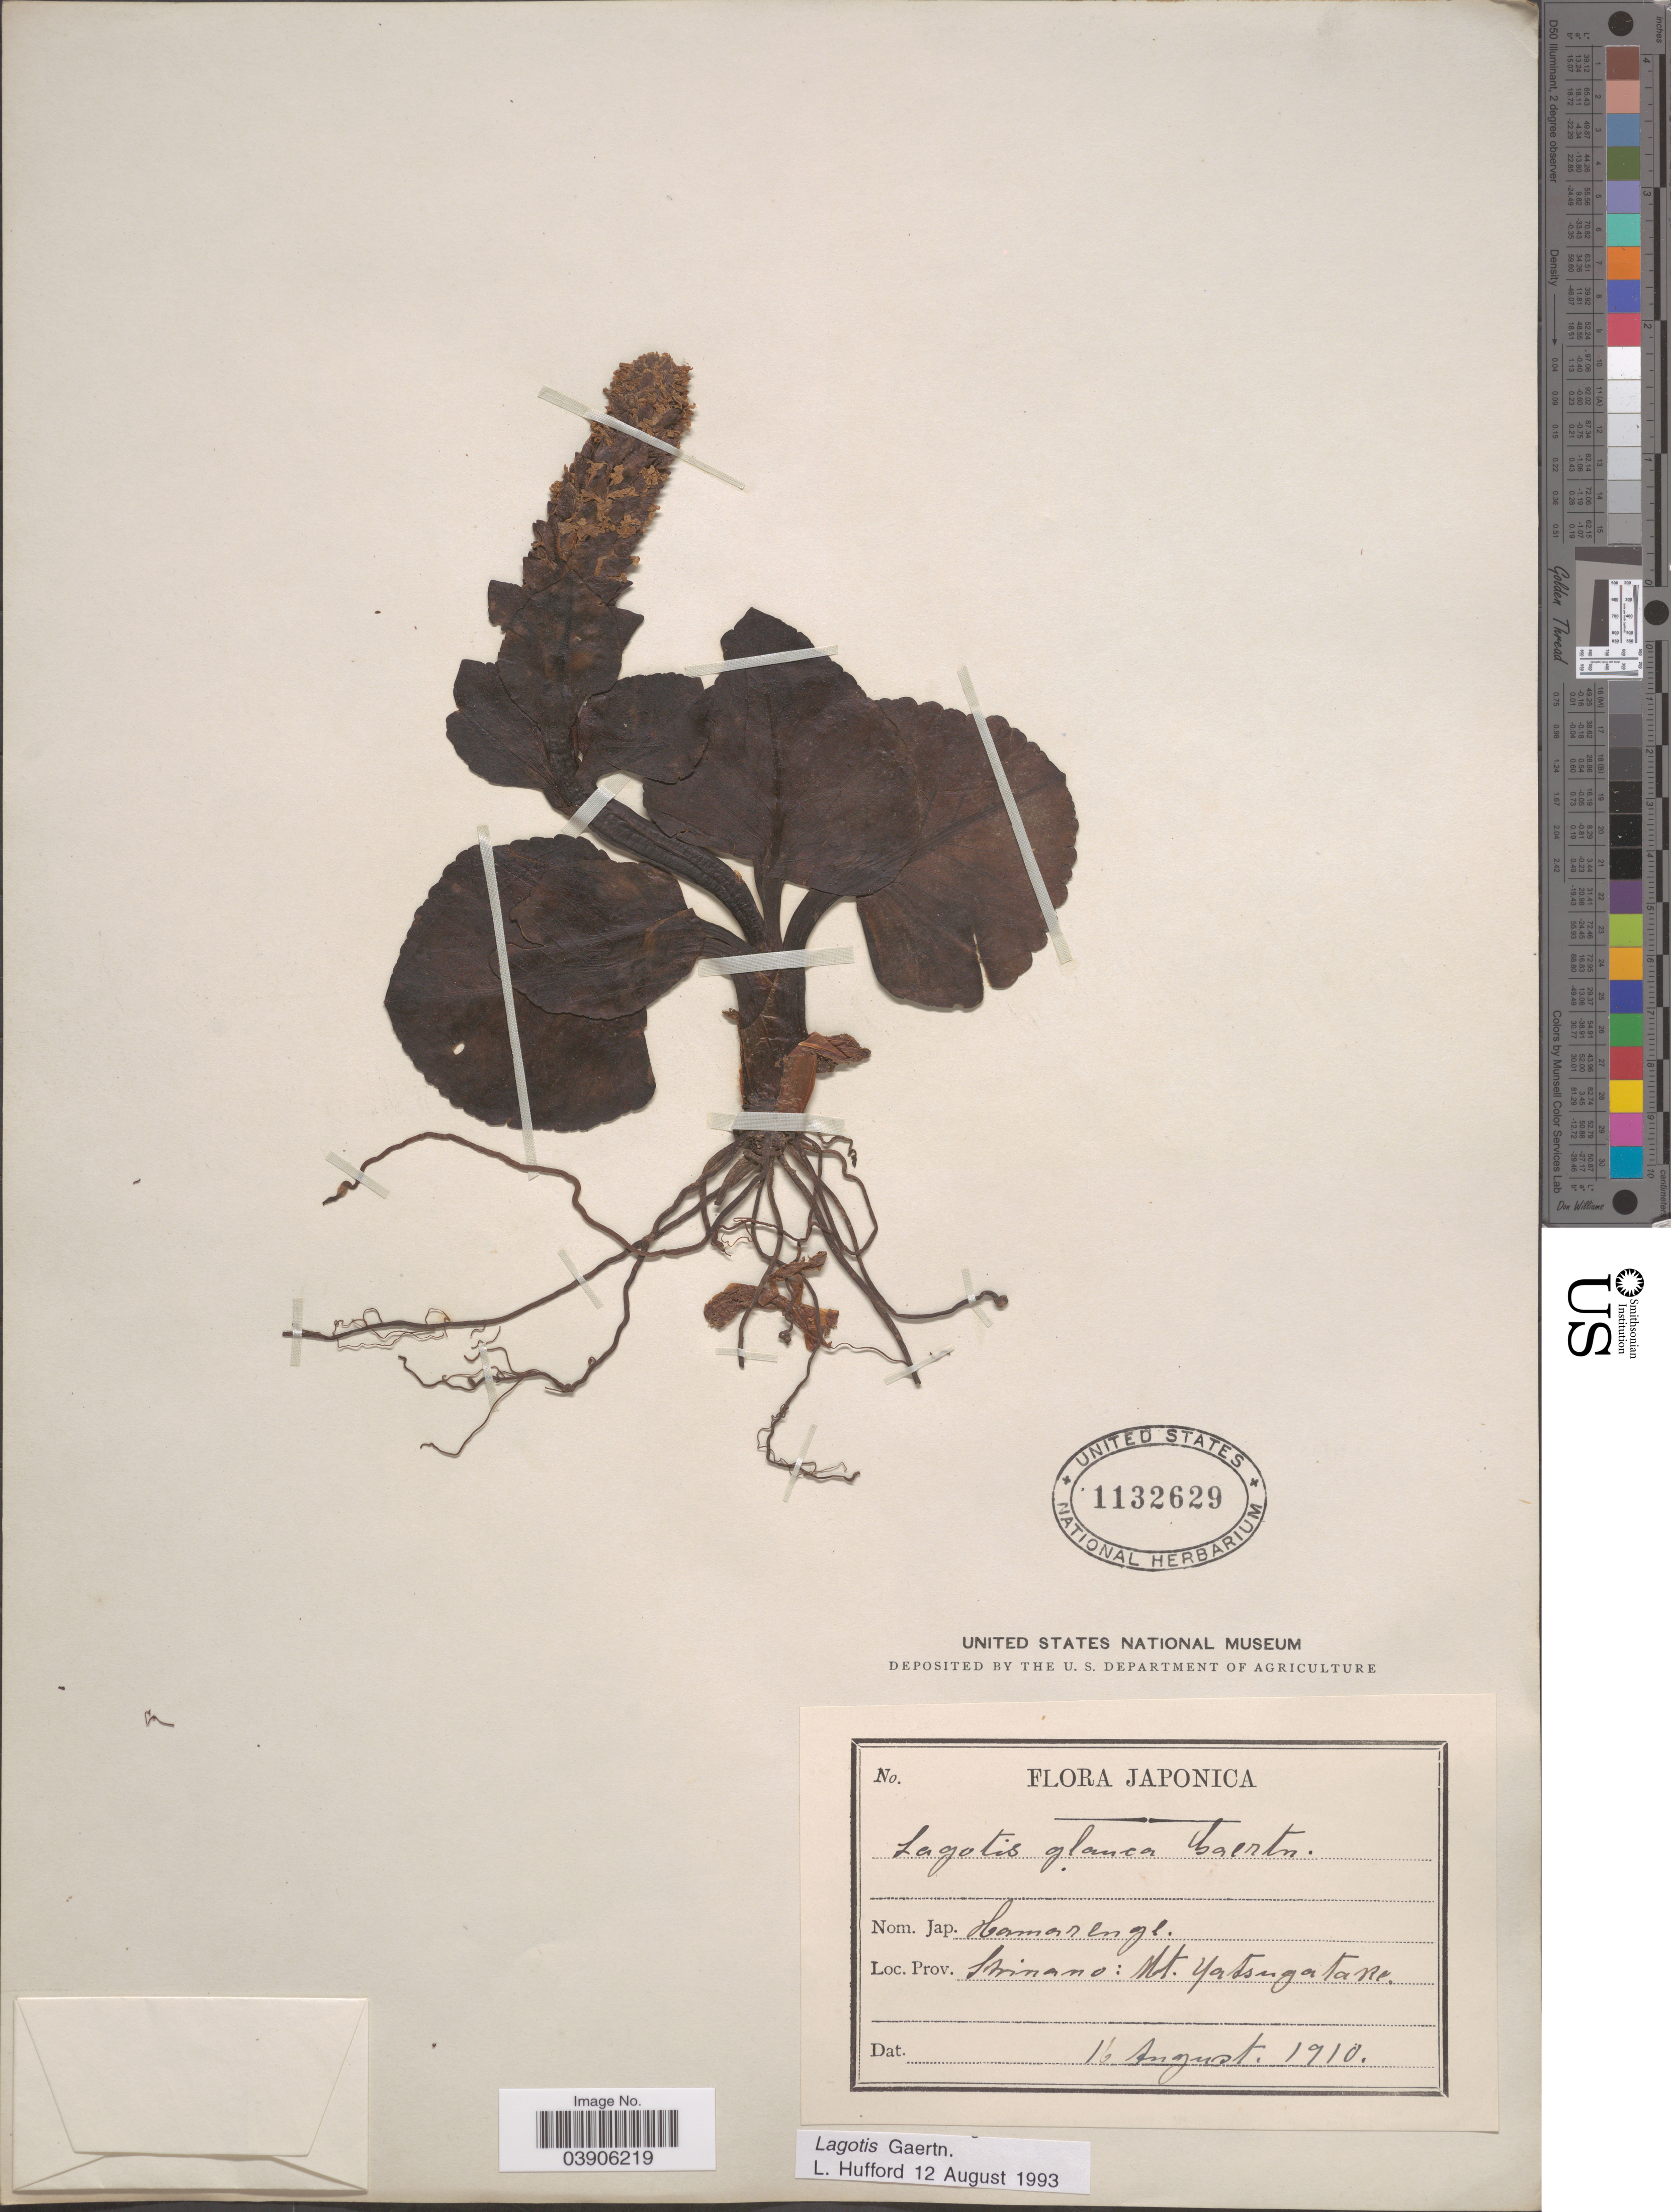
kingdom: Plantae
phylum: Tracheophyta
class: Magnoliopsida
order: Lamiales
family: Plantaginaceae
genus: Lagotis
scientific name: Lagotis glauca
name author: Gaertn.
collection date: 1910-08-16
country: Japan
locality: Prov. Shimano: Mt. Yatsugatake.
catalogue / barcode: US 1132629